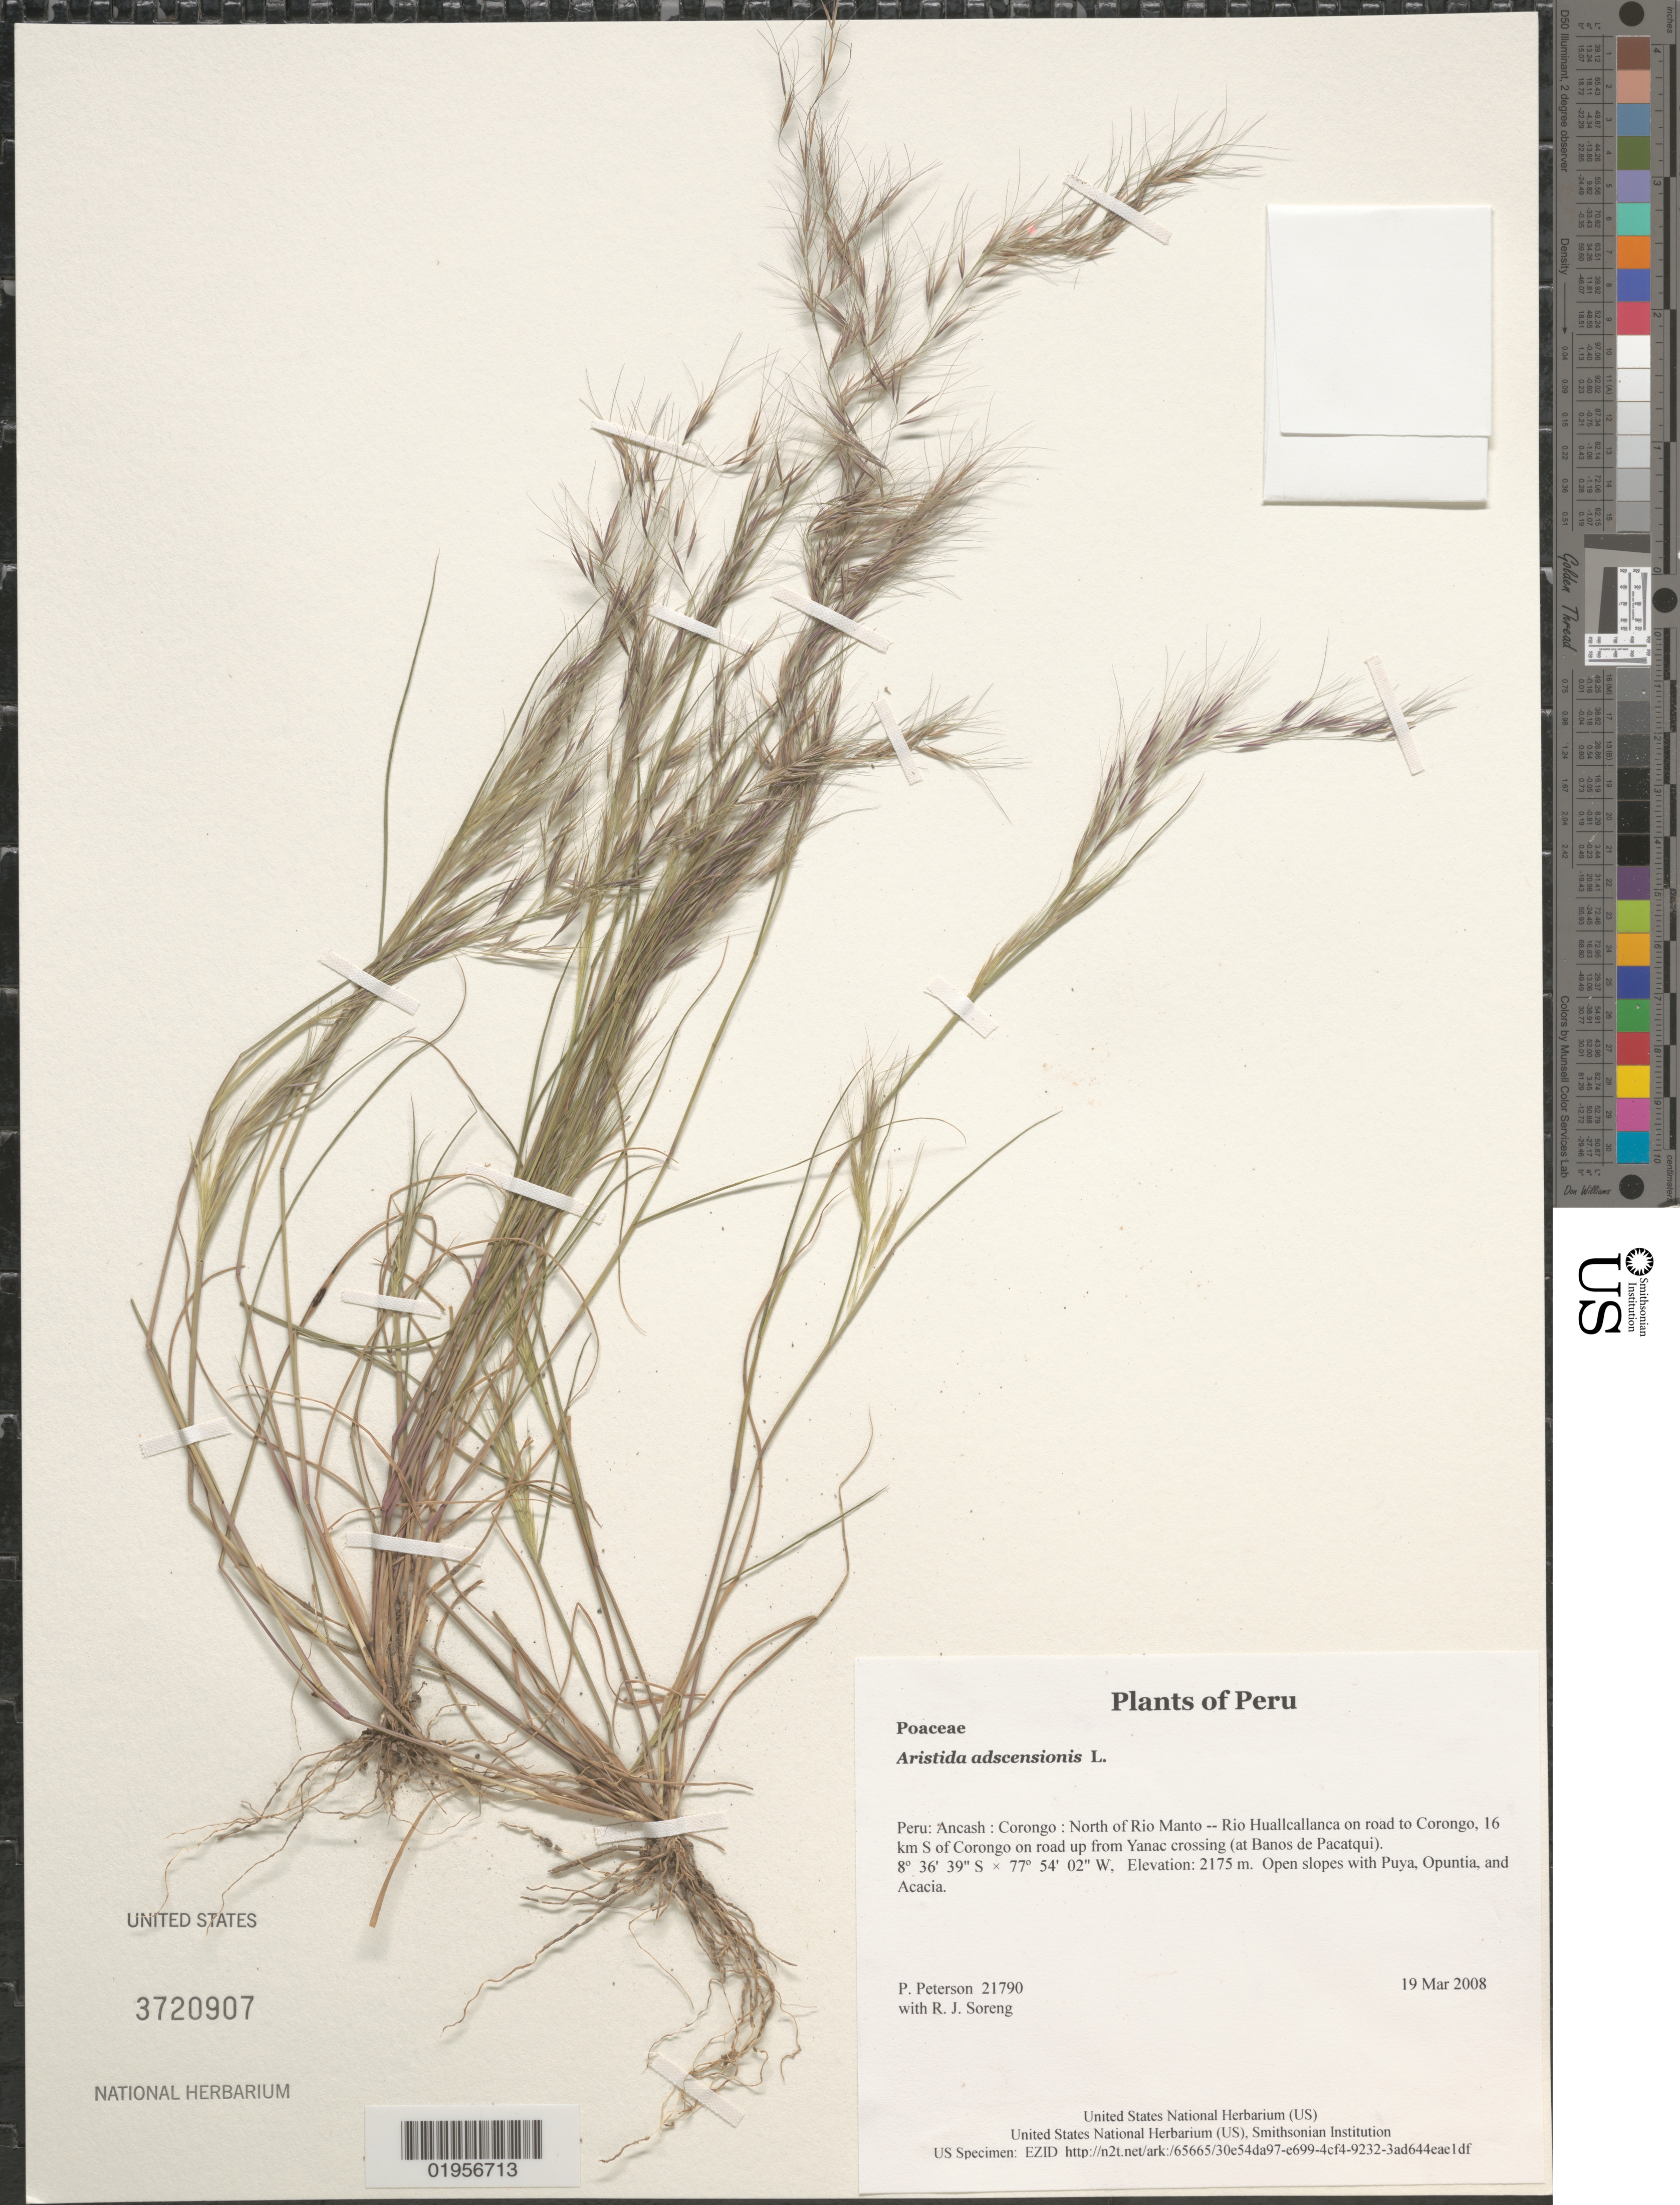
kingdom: Plantae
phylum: Tracheophyta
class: Liliopsida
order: Poales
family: Poaceae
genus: Aristida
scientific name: Aristida adscensionis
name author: L.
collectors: P. M. Peterson & R. J. Soreng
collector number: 21790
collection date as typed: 19 Mar 2008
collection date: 2008-03-19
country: Peru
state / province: Ancash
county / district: Corongo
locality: North of Rio Manto -- Rio Huallcallanca on road to Corongo, 16 km S of Corongo on road up from Yanac crossing (at Banos de Pacatqui)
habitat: Open slopes with Puya, Opuntia, and Acacia.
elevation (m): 2175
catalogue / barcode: US 3720907